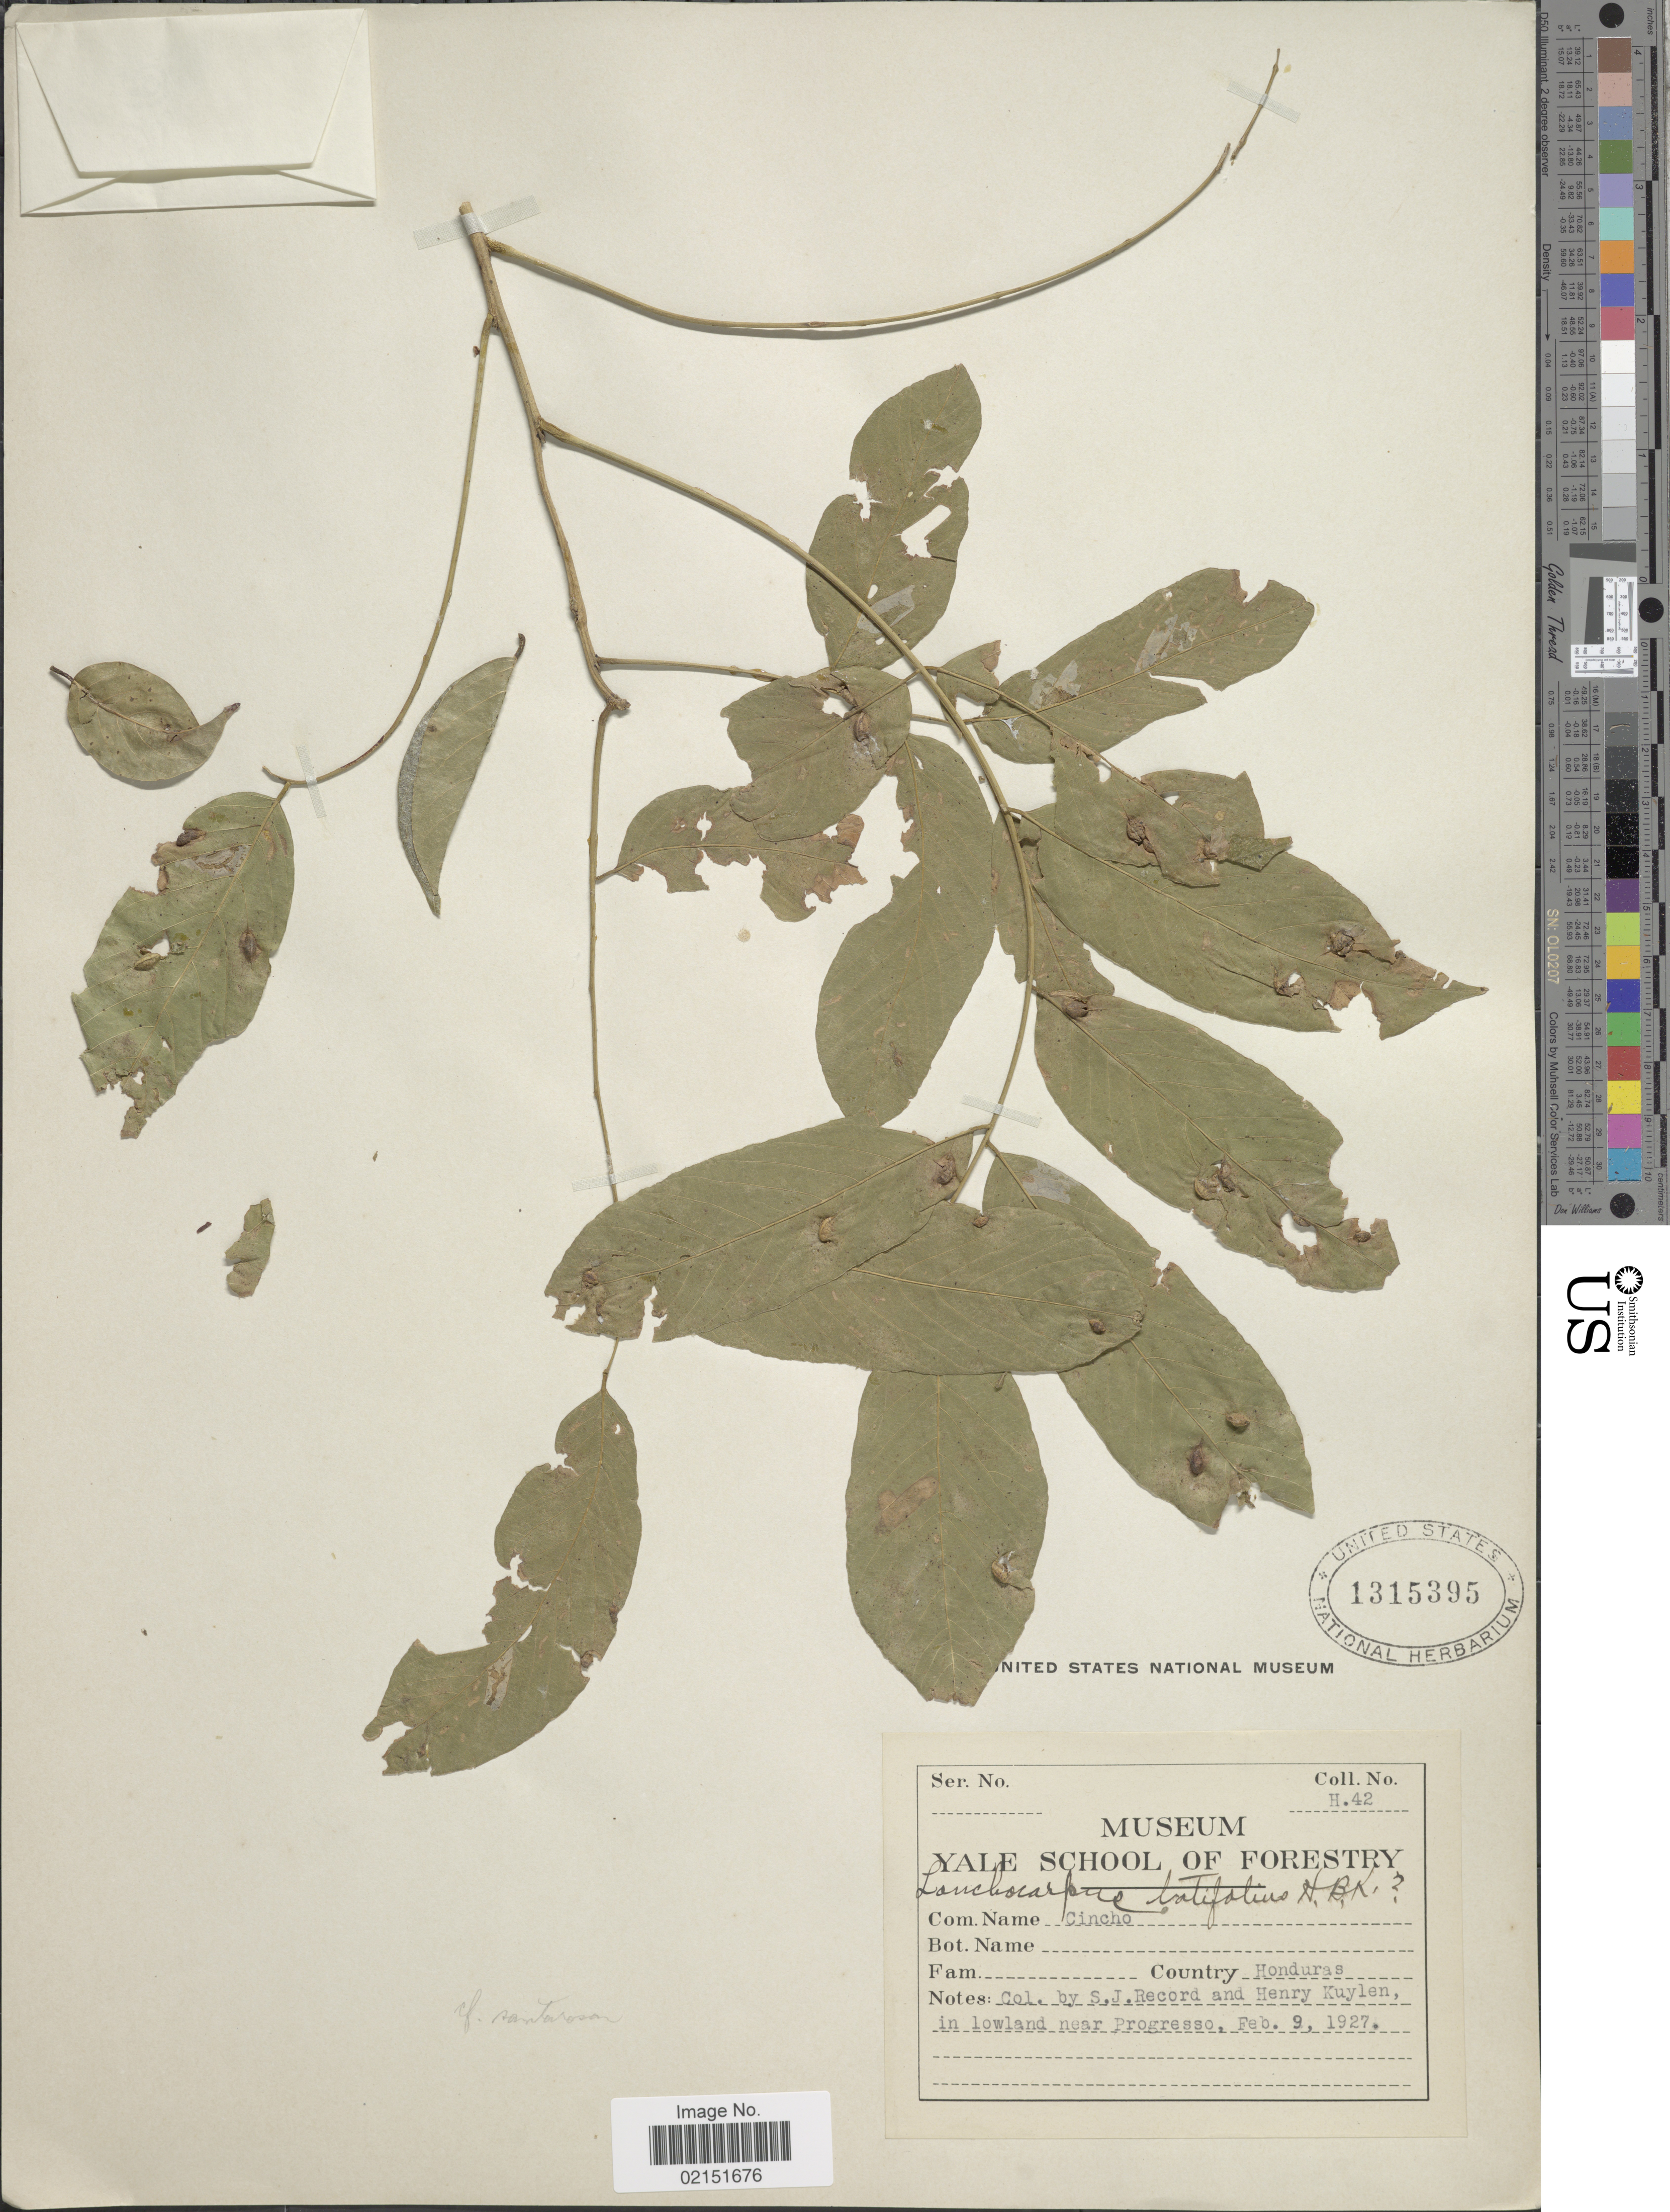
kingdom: Plantae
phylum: Tracheophyta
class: Magnoliopsida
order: Fabales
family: Fabaceae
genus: Lonchocarpus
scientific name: Lonchocarpus latifolius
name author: (Willd.) Kunth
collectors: S. J. Record & H. Kuylen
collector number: H42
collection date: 1927-02-09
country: Honduras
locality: In lowland near Progresso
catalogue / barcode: US 1315395